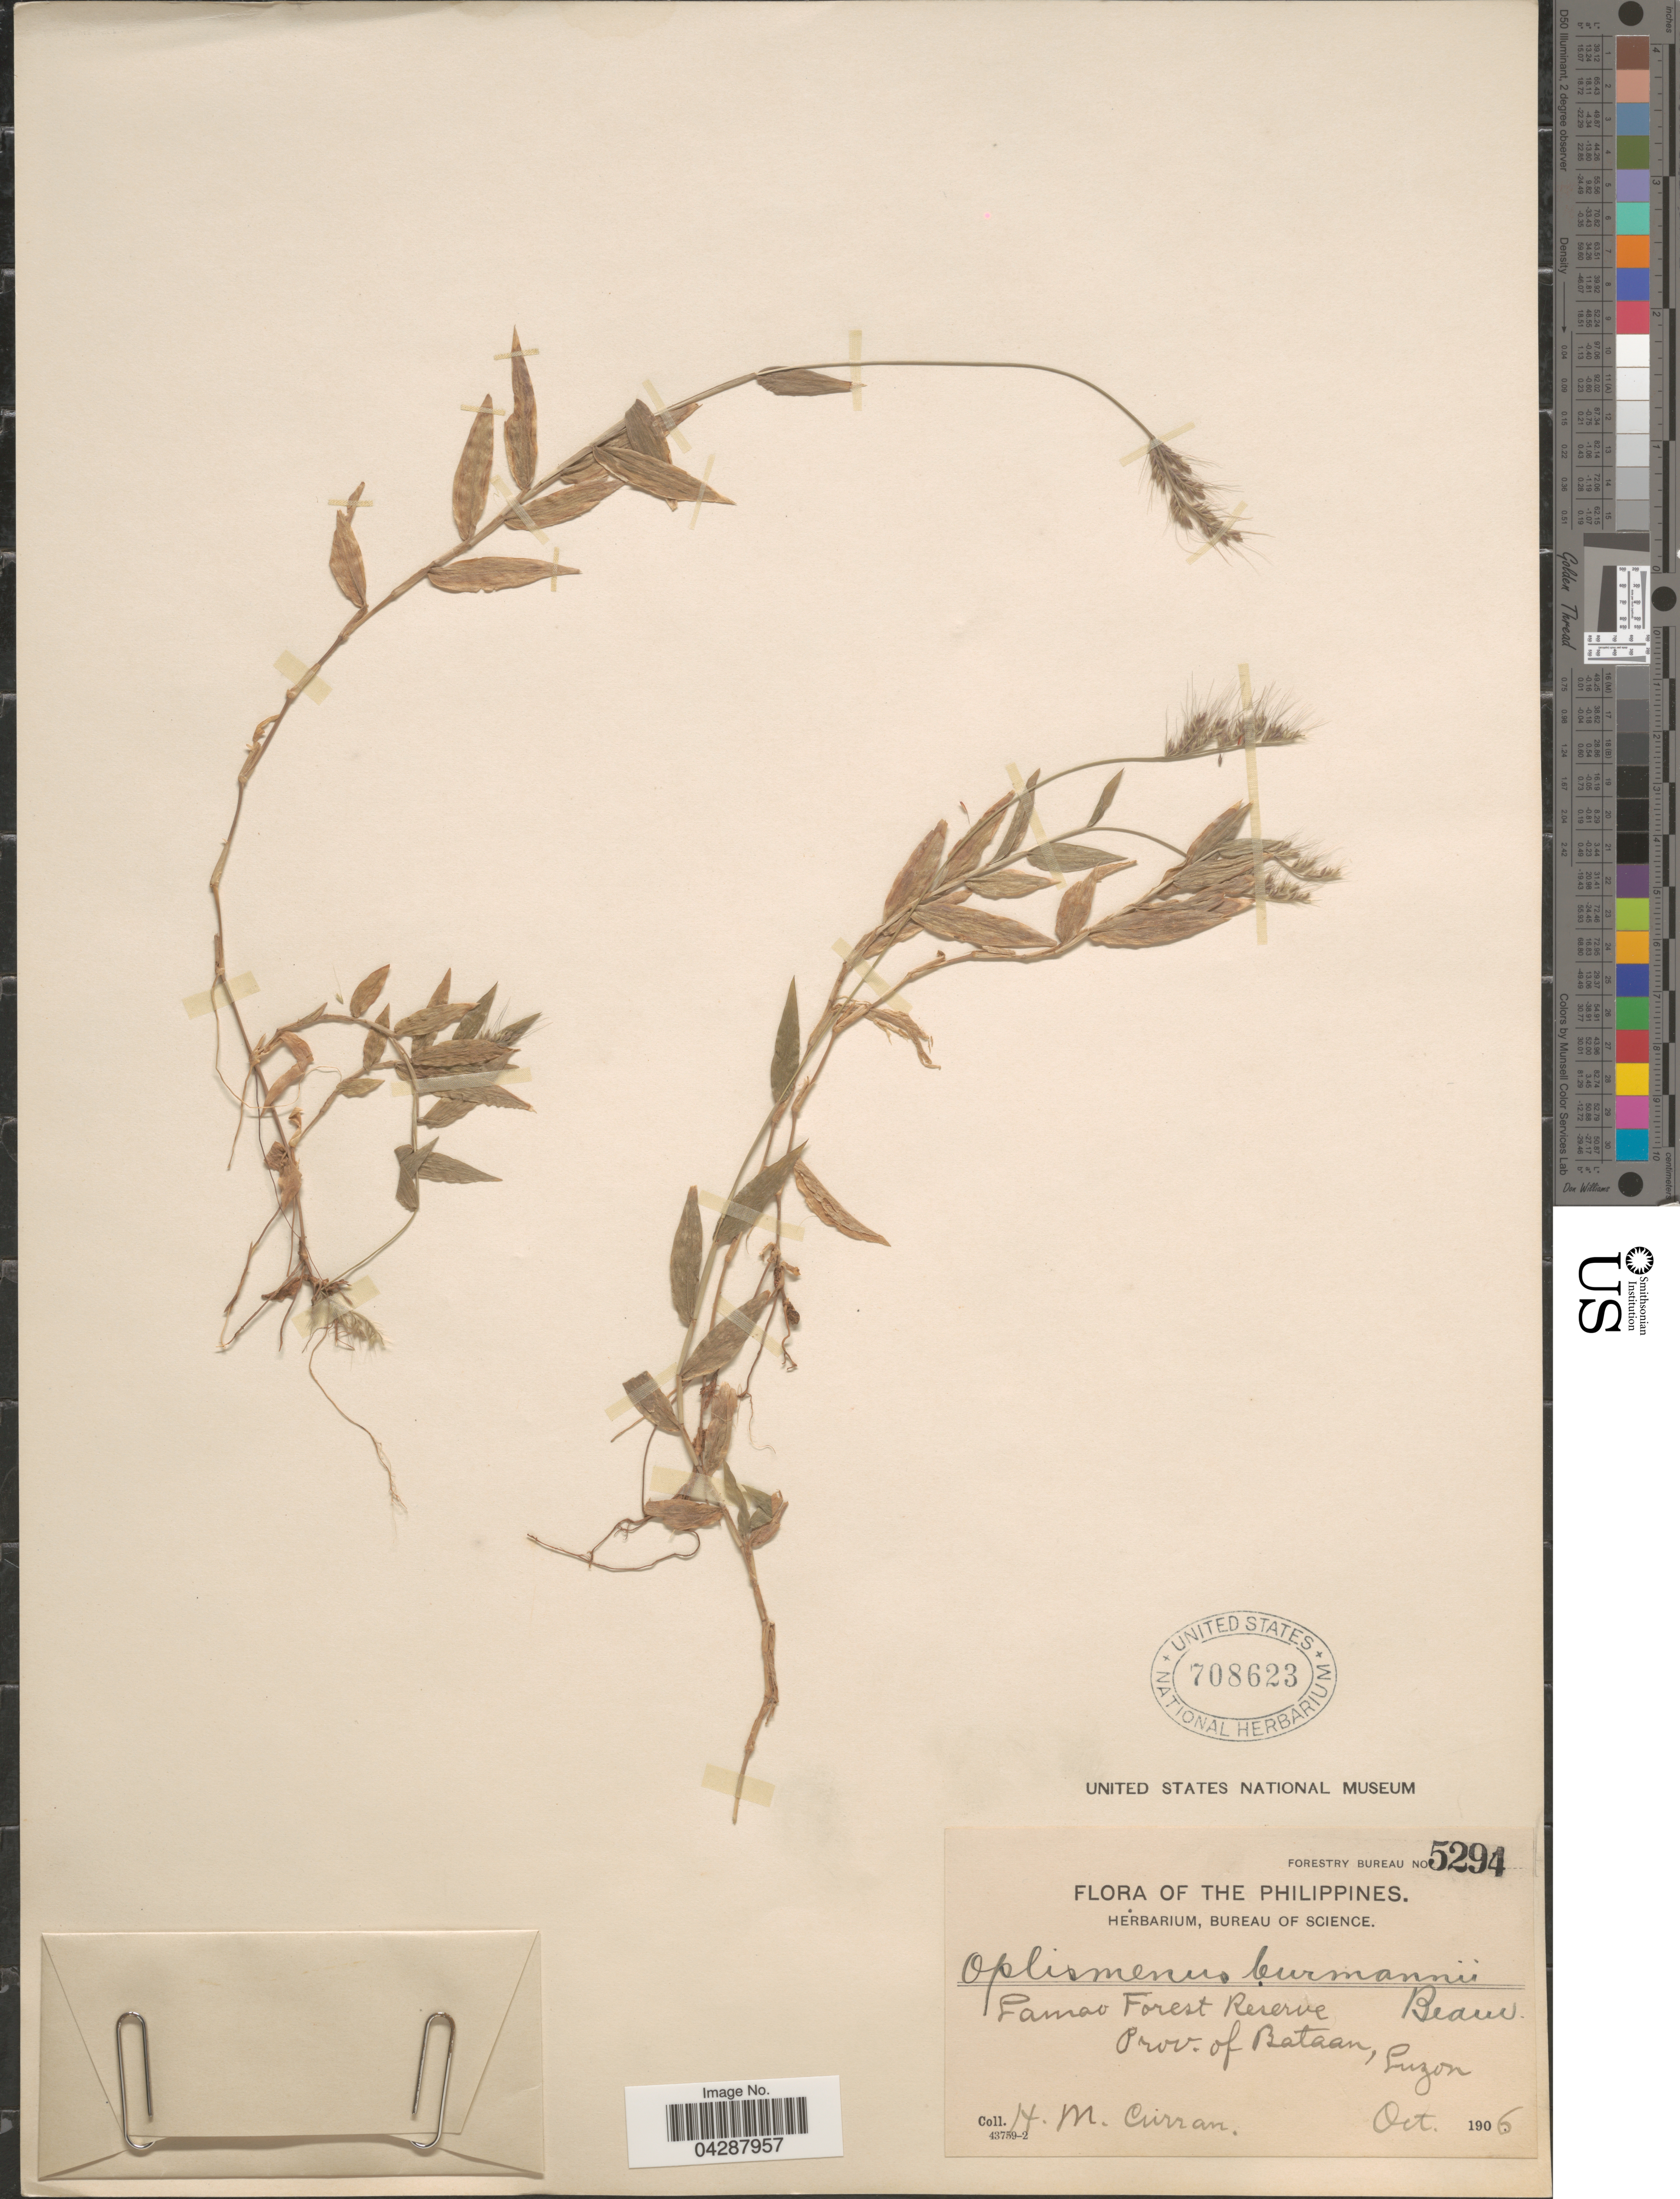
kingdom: Plantae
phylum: Tracheophyta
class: Liliopsida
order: Poales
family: Poaceae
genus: Oplismenus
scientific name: Oplismenus burmannii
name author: (Retz.) P. Beauv.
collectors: H. M. Curran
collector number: Forestry Bureau 5294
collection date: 1906-10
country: Philippines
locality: Lamao Forest Reserve. Prov. of Bataan, Luzon.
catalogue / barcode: US 708623